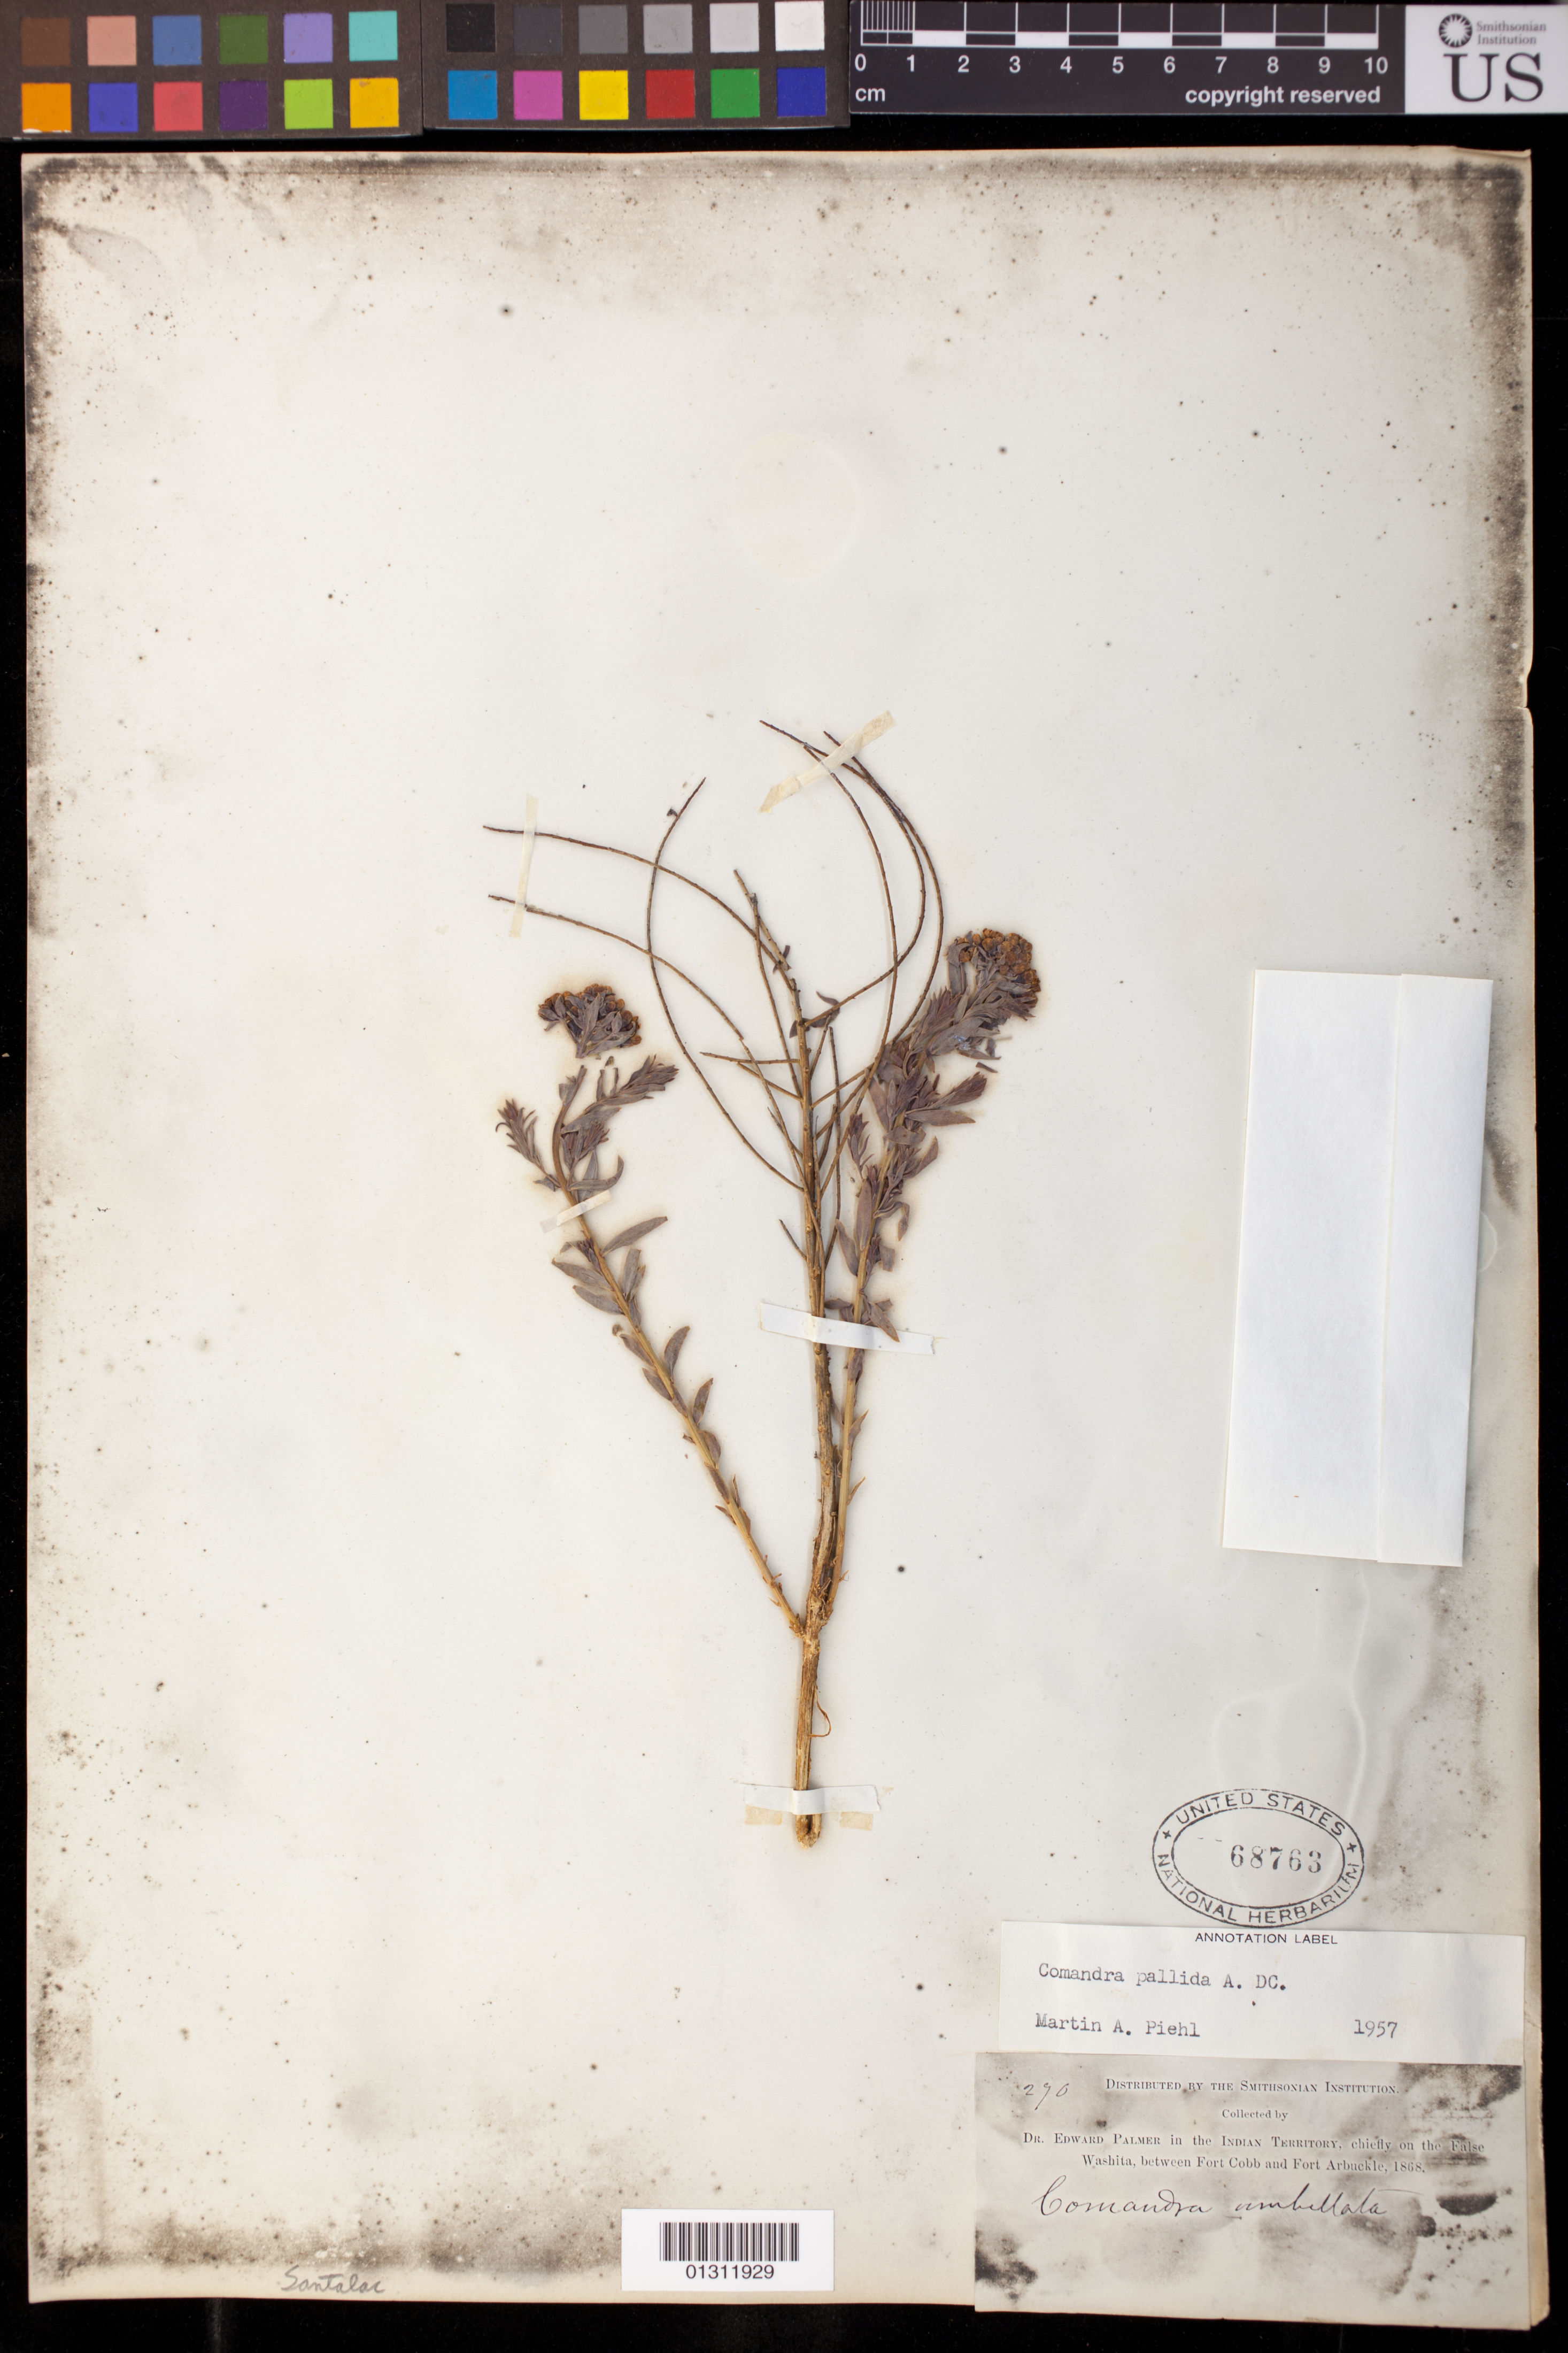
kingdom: Plantae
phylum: Tracheophyta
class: Magnoliopsida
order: Santalales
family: Comandraceae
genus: Comandra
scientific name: Comandra pallida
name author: A. DC.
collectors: E. Palmer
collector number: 270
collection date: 1868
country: United States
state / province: Oklahoma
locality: Indian Territory, chiefly on the False Washita, between Fort Cobb and Fort Arbuckle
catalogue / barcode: US 68763